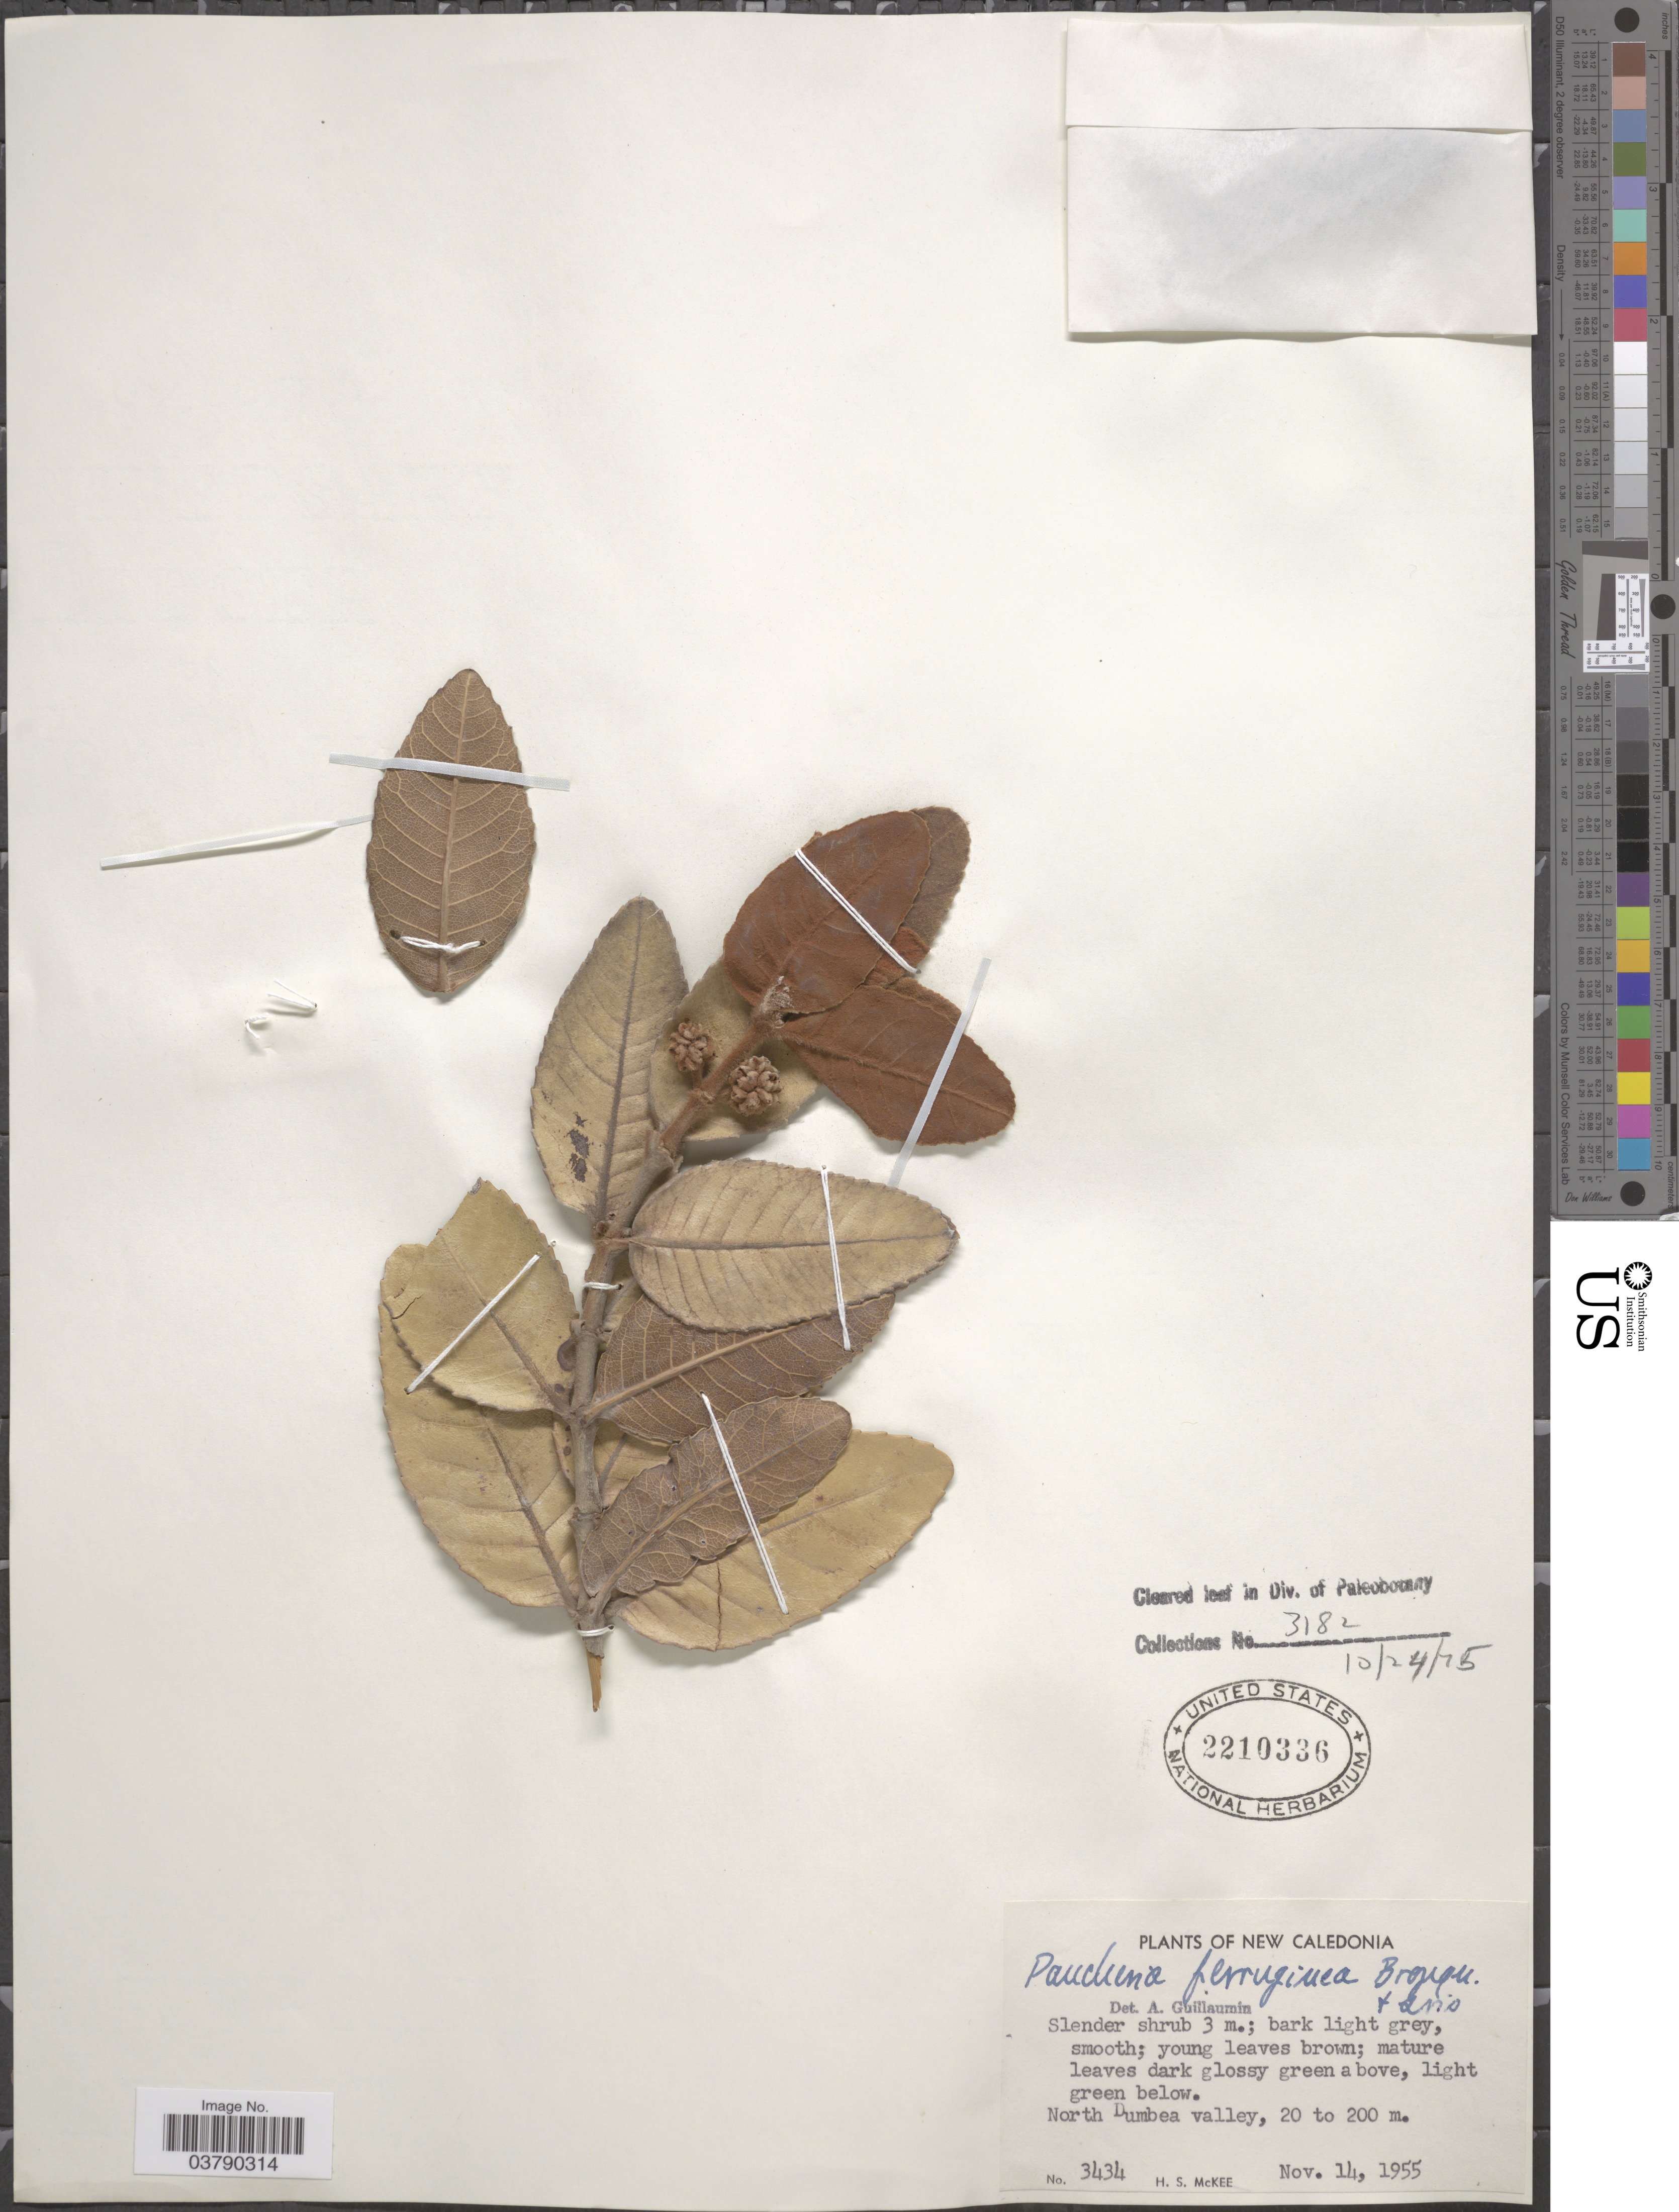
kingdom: Plantae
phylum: Tracheophyta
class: Magnoliopsida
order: Oxalidales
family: Cunoniaceae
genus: Pancheria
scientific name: Pancheria ferruginea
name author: Brongn. & Gris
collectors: H. S. McKee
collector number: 3434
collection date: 1955-11-14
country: New Caledonia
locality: North Dumbea valley.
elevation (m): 20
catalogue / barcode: US 2210336